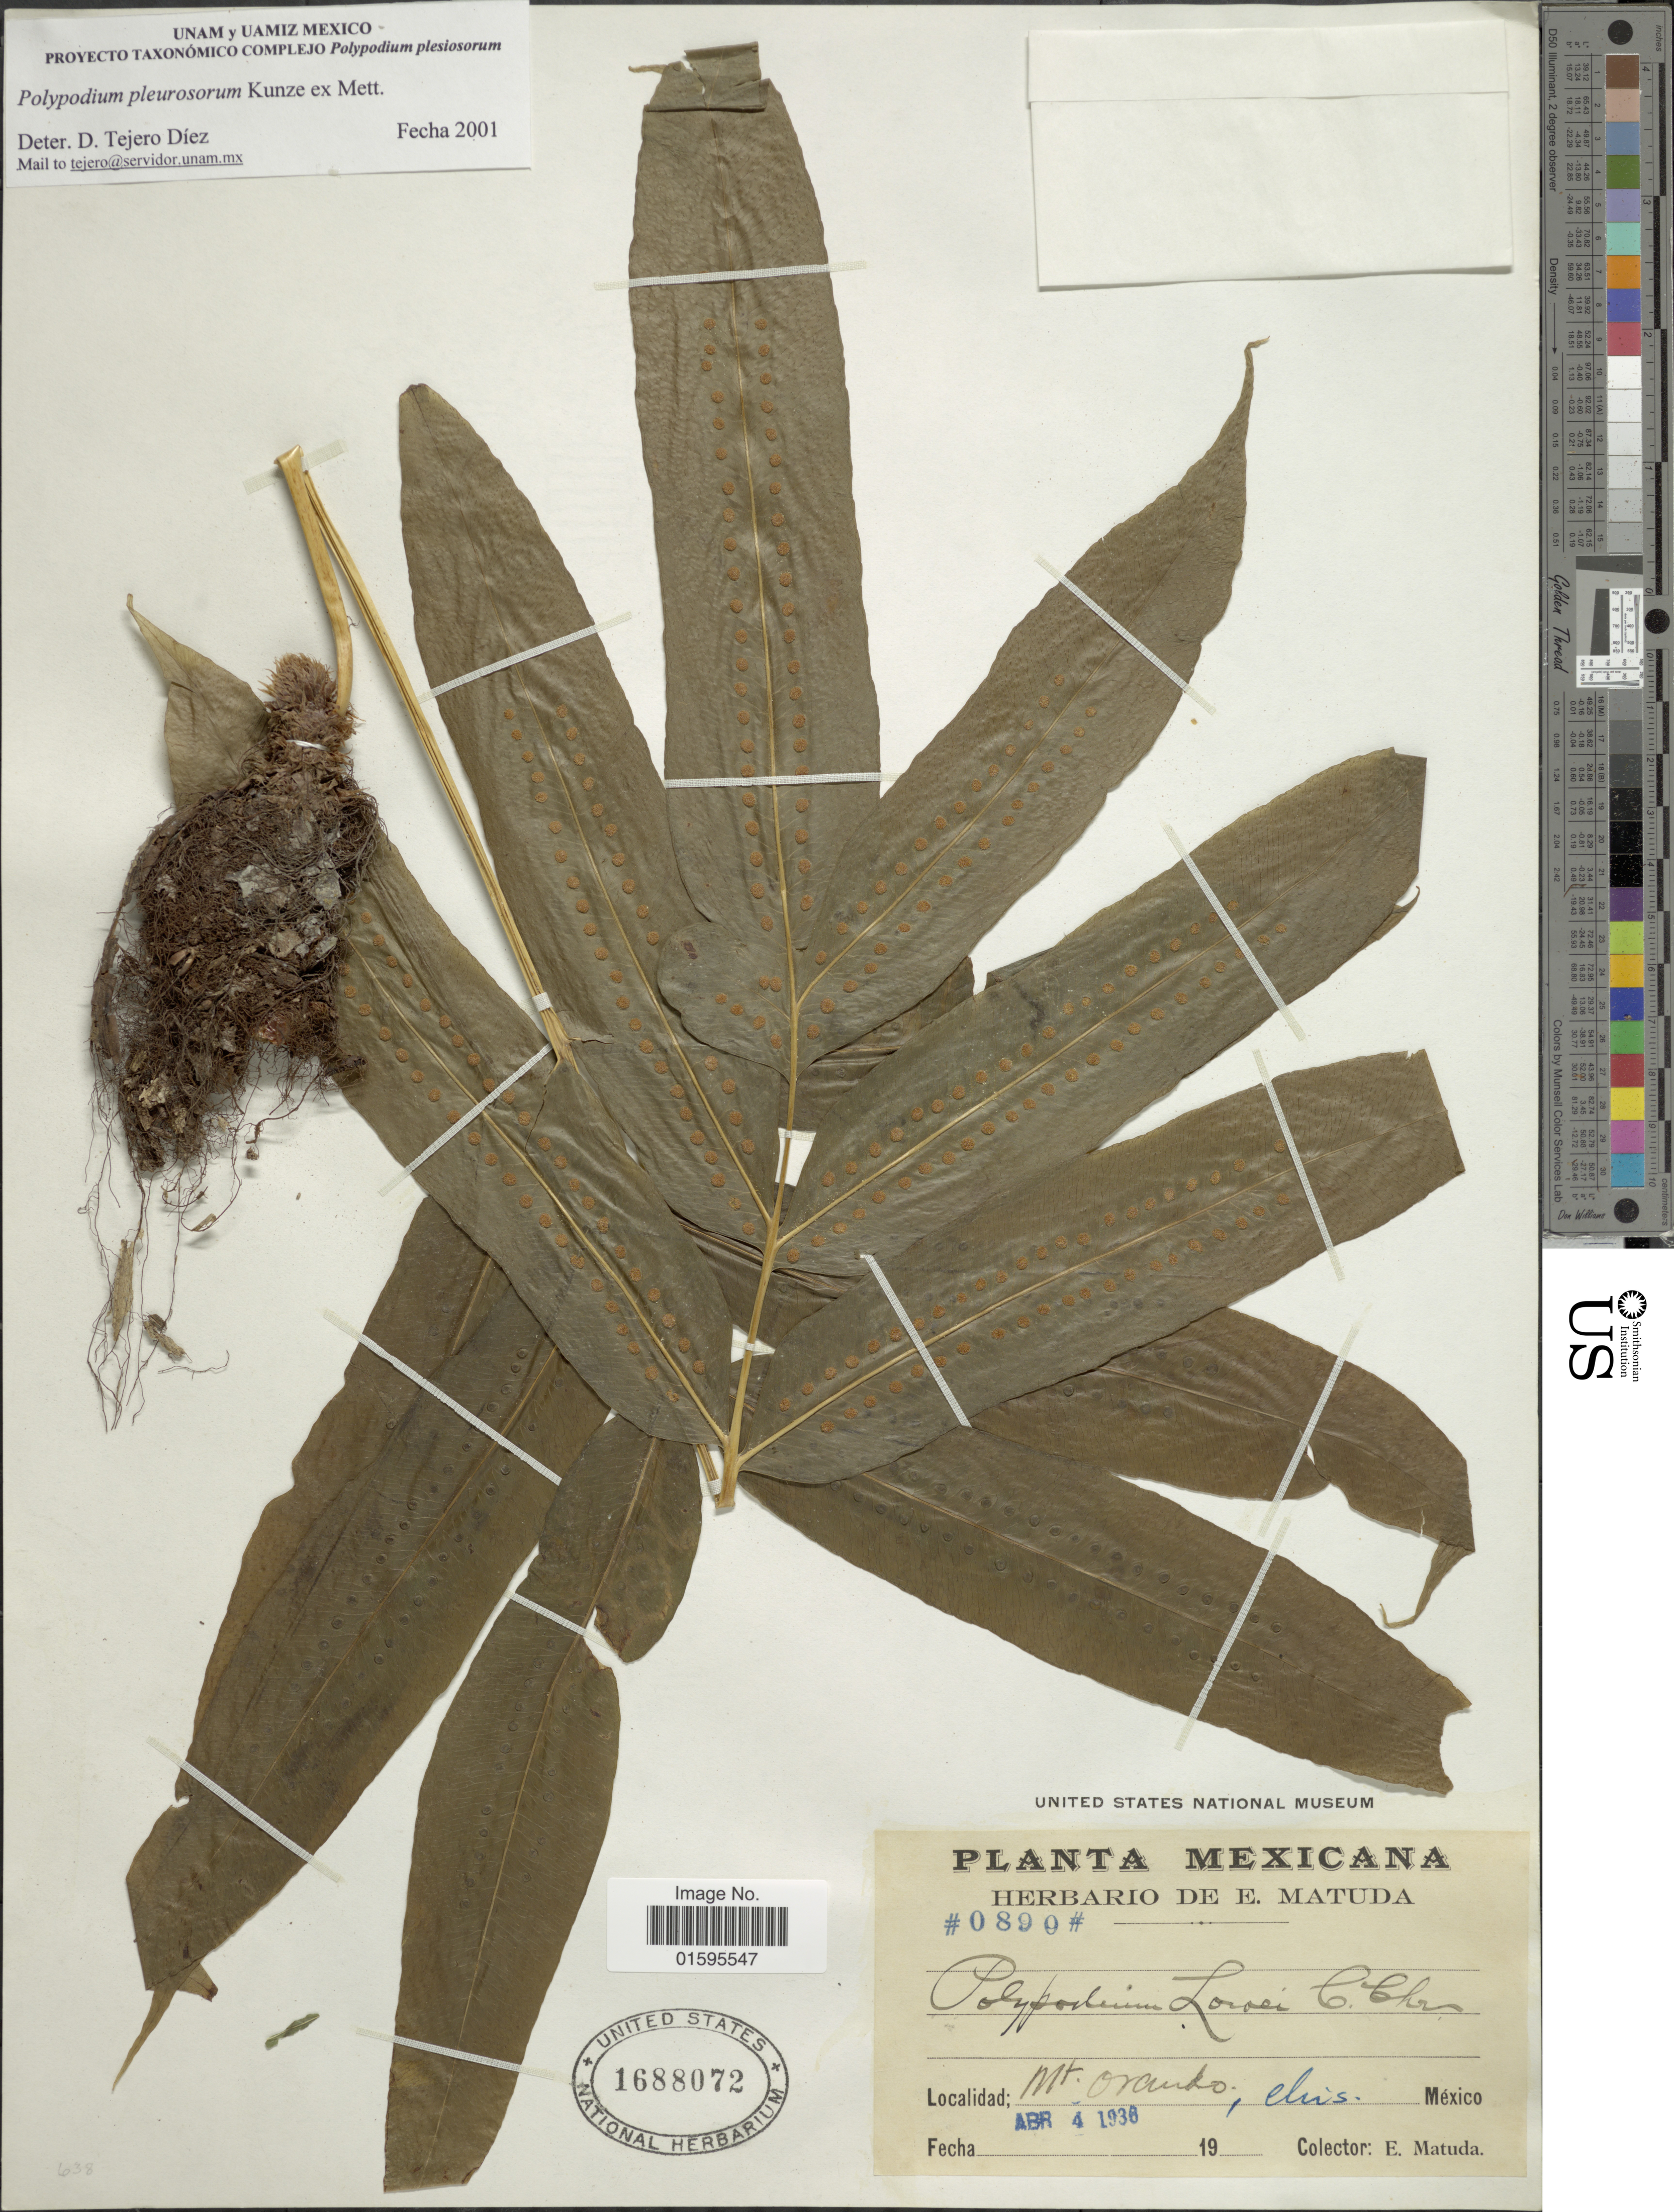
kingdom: Plantae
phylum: Tracheophyta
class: Polypodiopsida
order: Polypodiales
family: Polypodiaceae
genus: Polypodium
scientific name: Polypodium pleurosorum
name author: Kunze ex Mett.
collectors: E. Matuda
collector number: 0890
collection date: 1936-04-04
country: Mexico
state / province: Chiapas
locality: Mt. Orando, Chis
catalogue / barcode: US 1688072